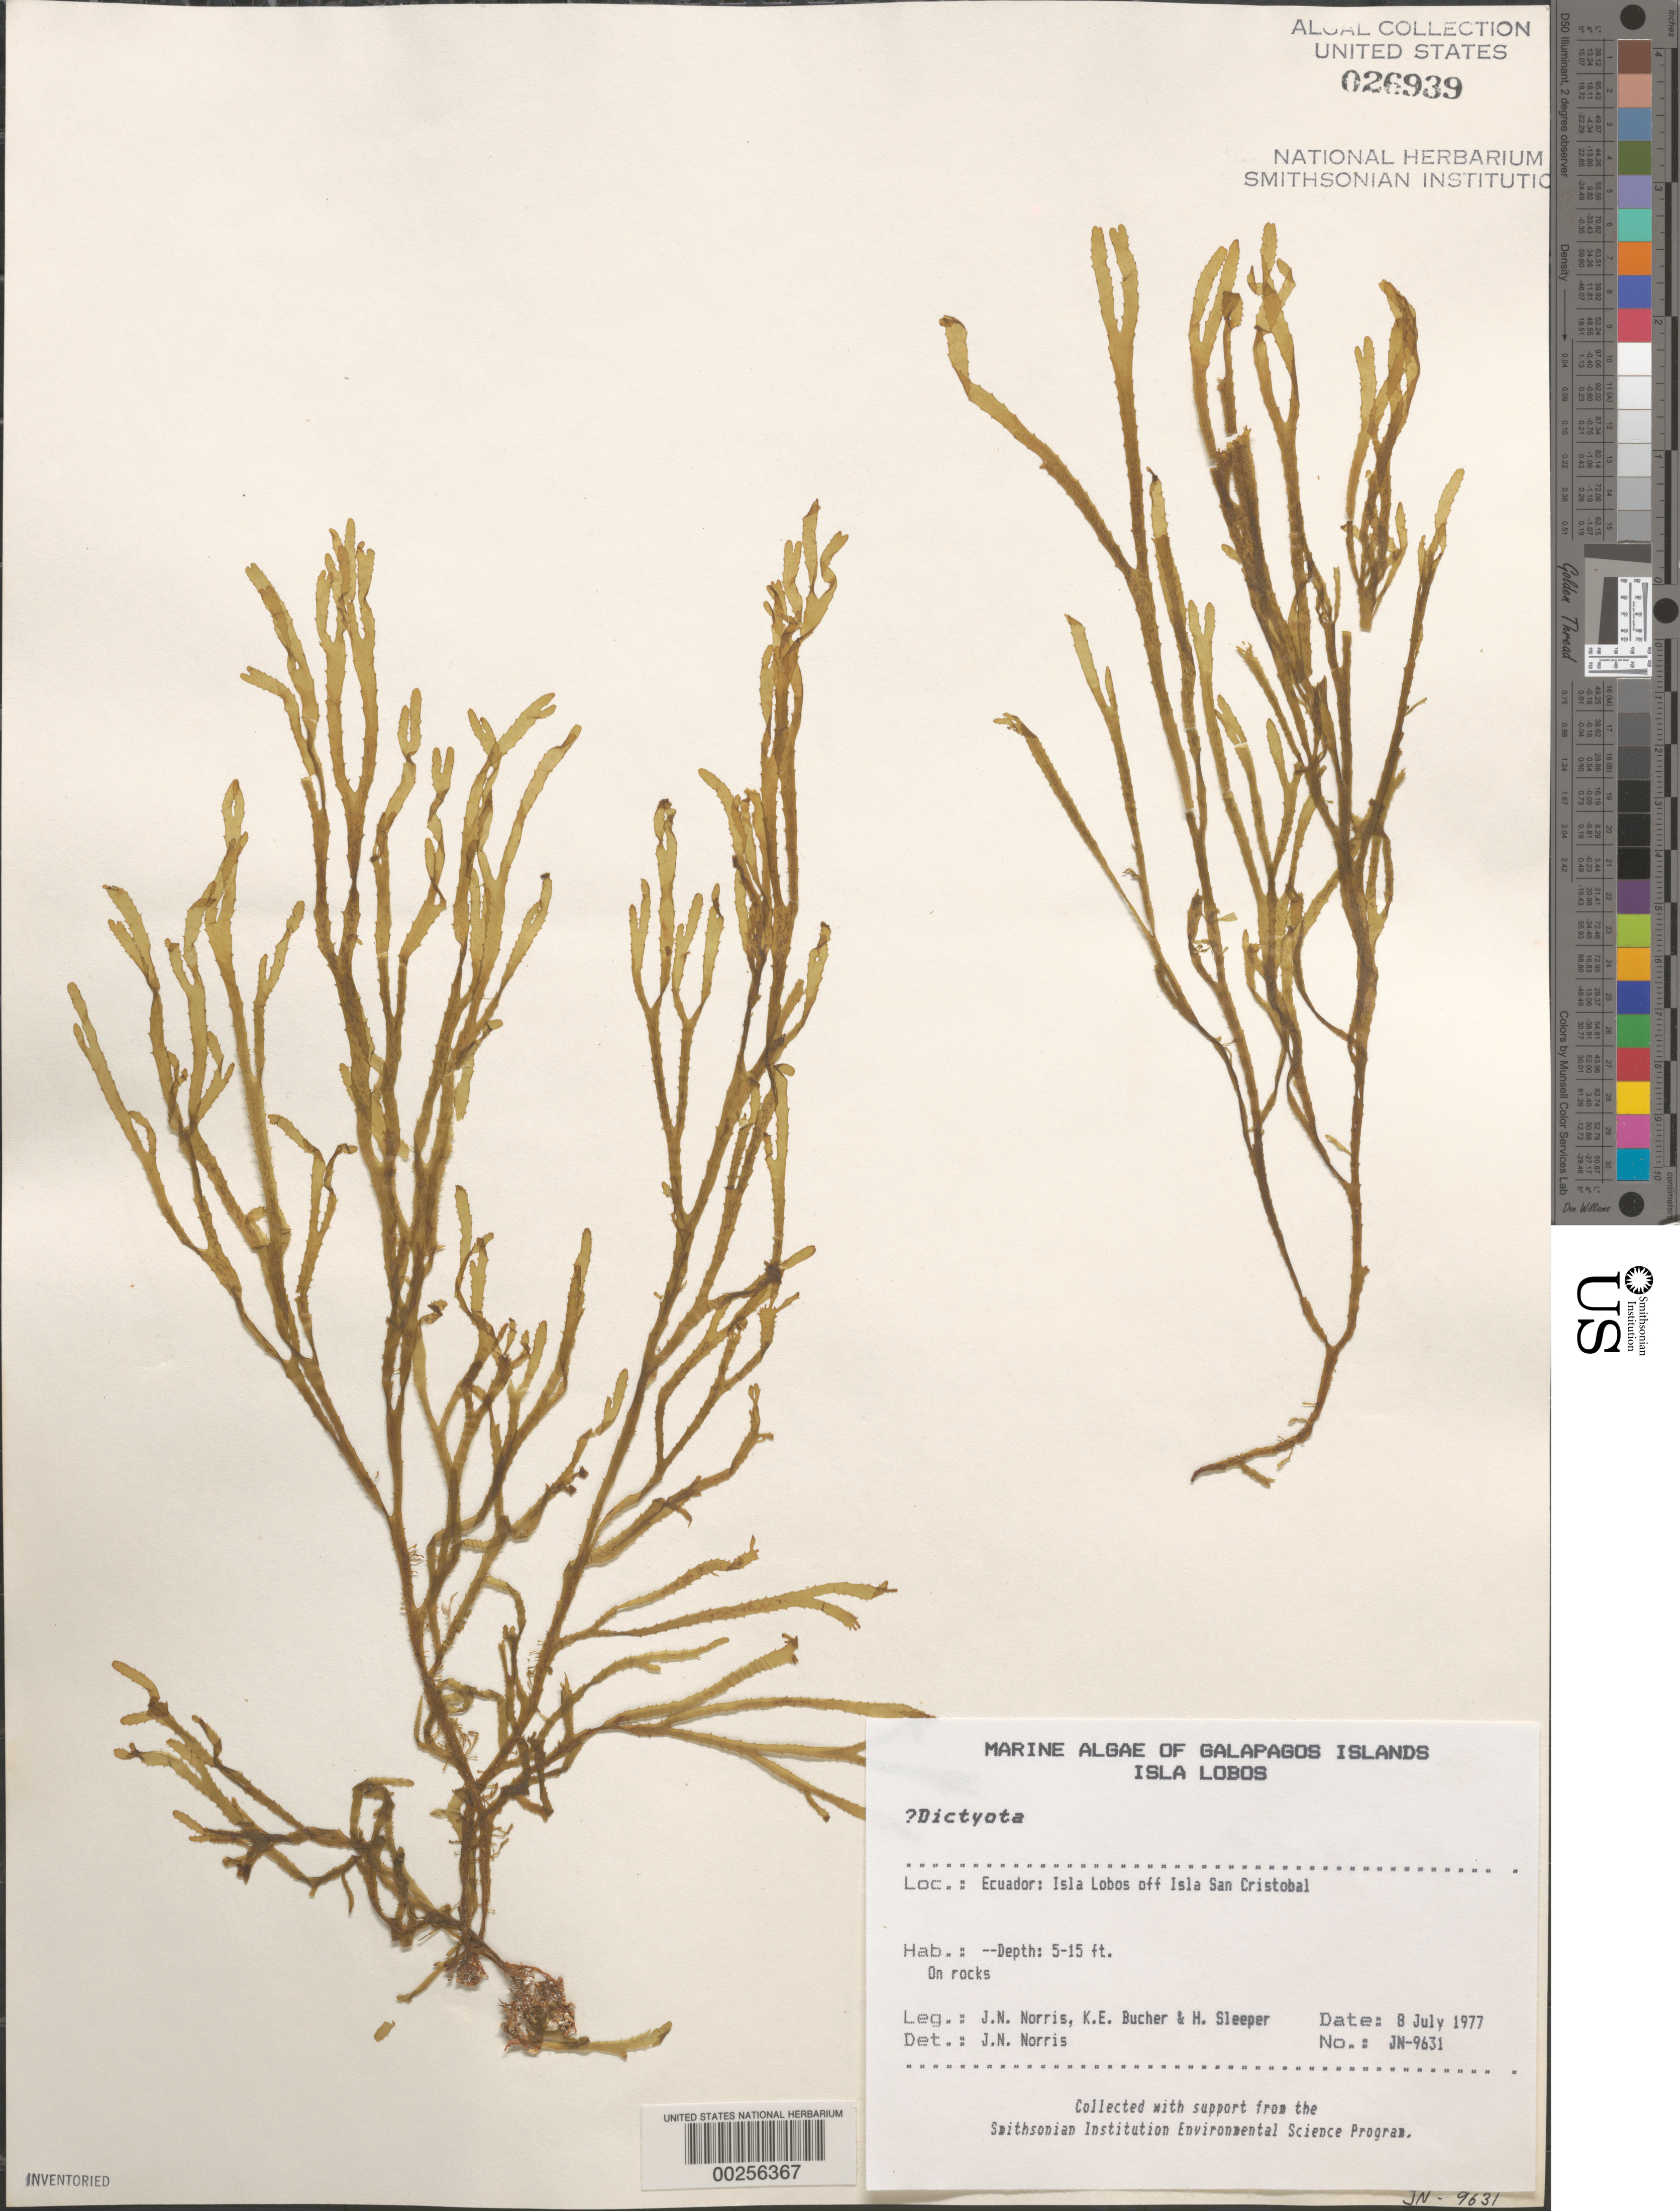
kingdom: Chromista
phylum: Ochrophyta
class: Phaeophyceae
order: Dictyotales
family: Dictyotaceae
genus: Dictyota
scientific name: Dictyota sp.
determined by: Norris, James N.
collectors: J. N. Norris, K. E. Bucher & H. Sleeper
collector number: JN-9631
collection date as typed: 08 Jul 1977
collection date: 1977-07-08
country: Ecuador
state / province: Colón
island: Lobos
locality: Off Isla San Cristóbal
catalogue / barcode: US 26939